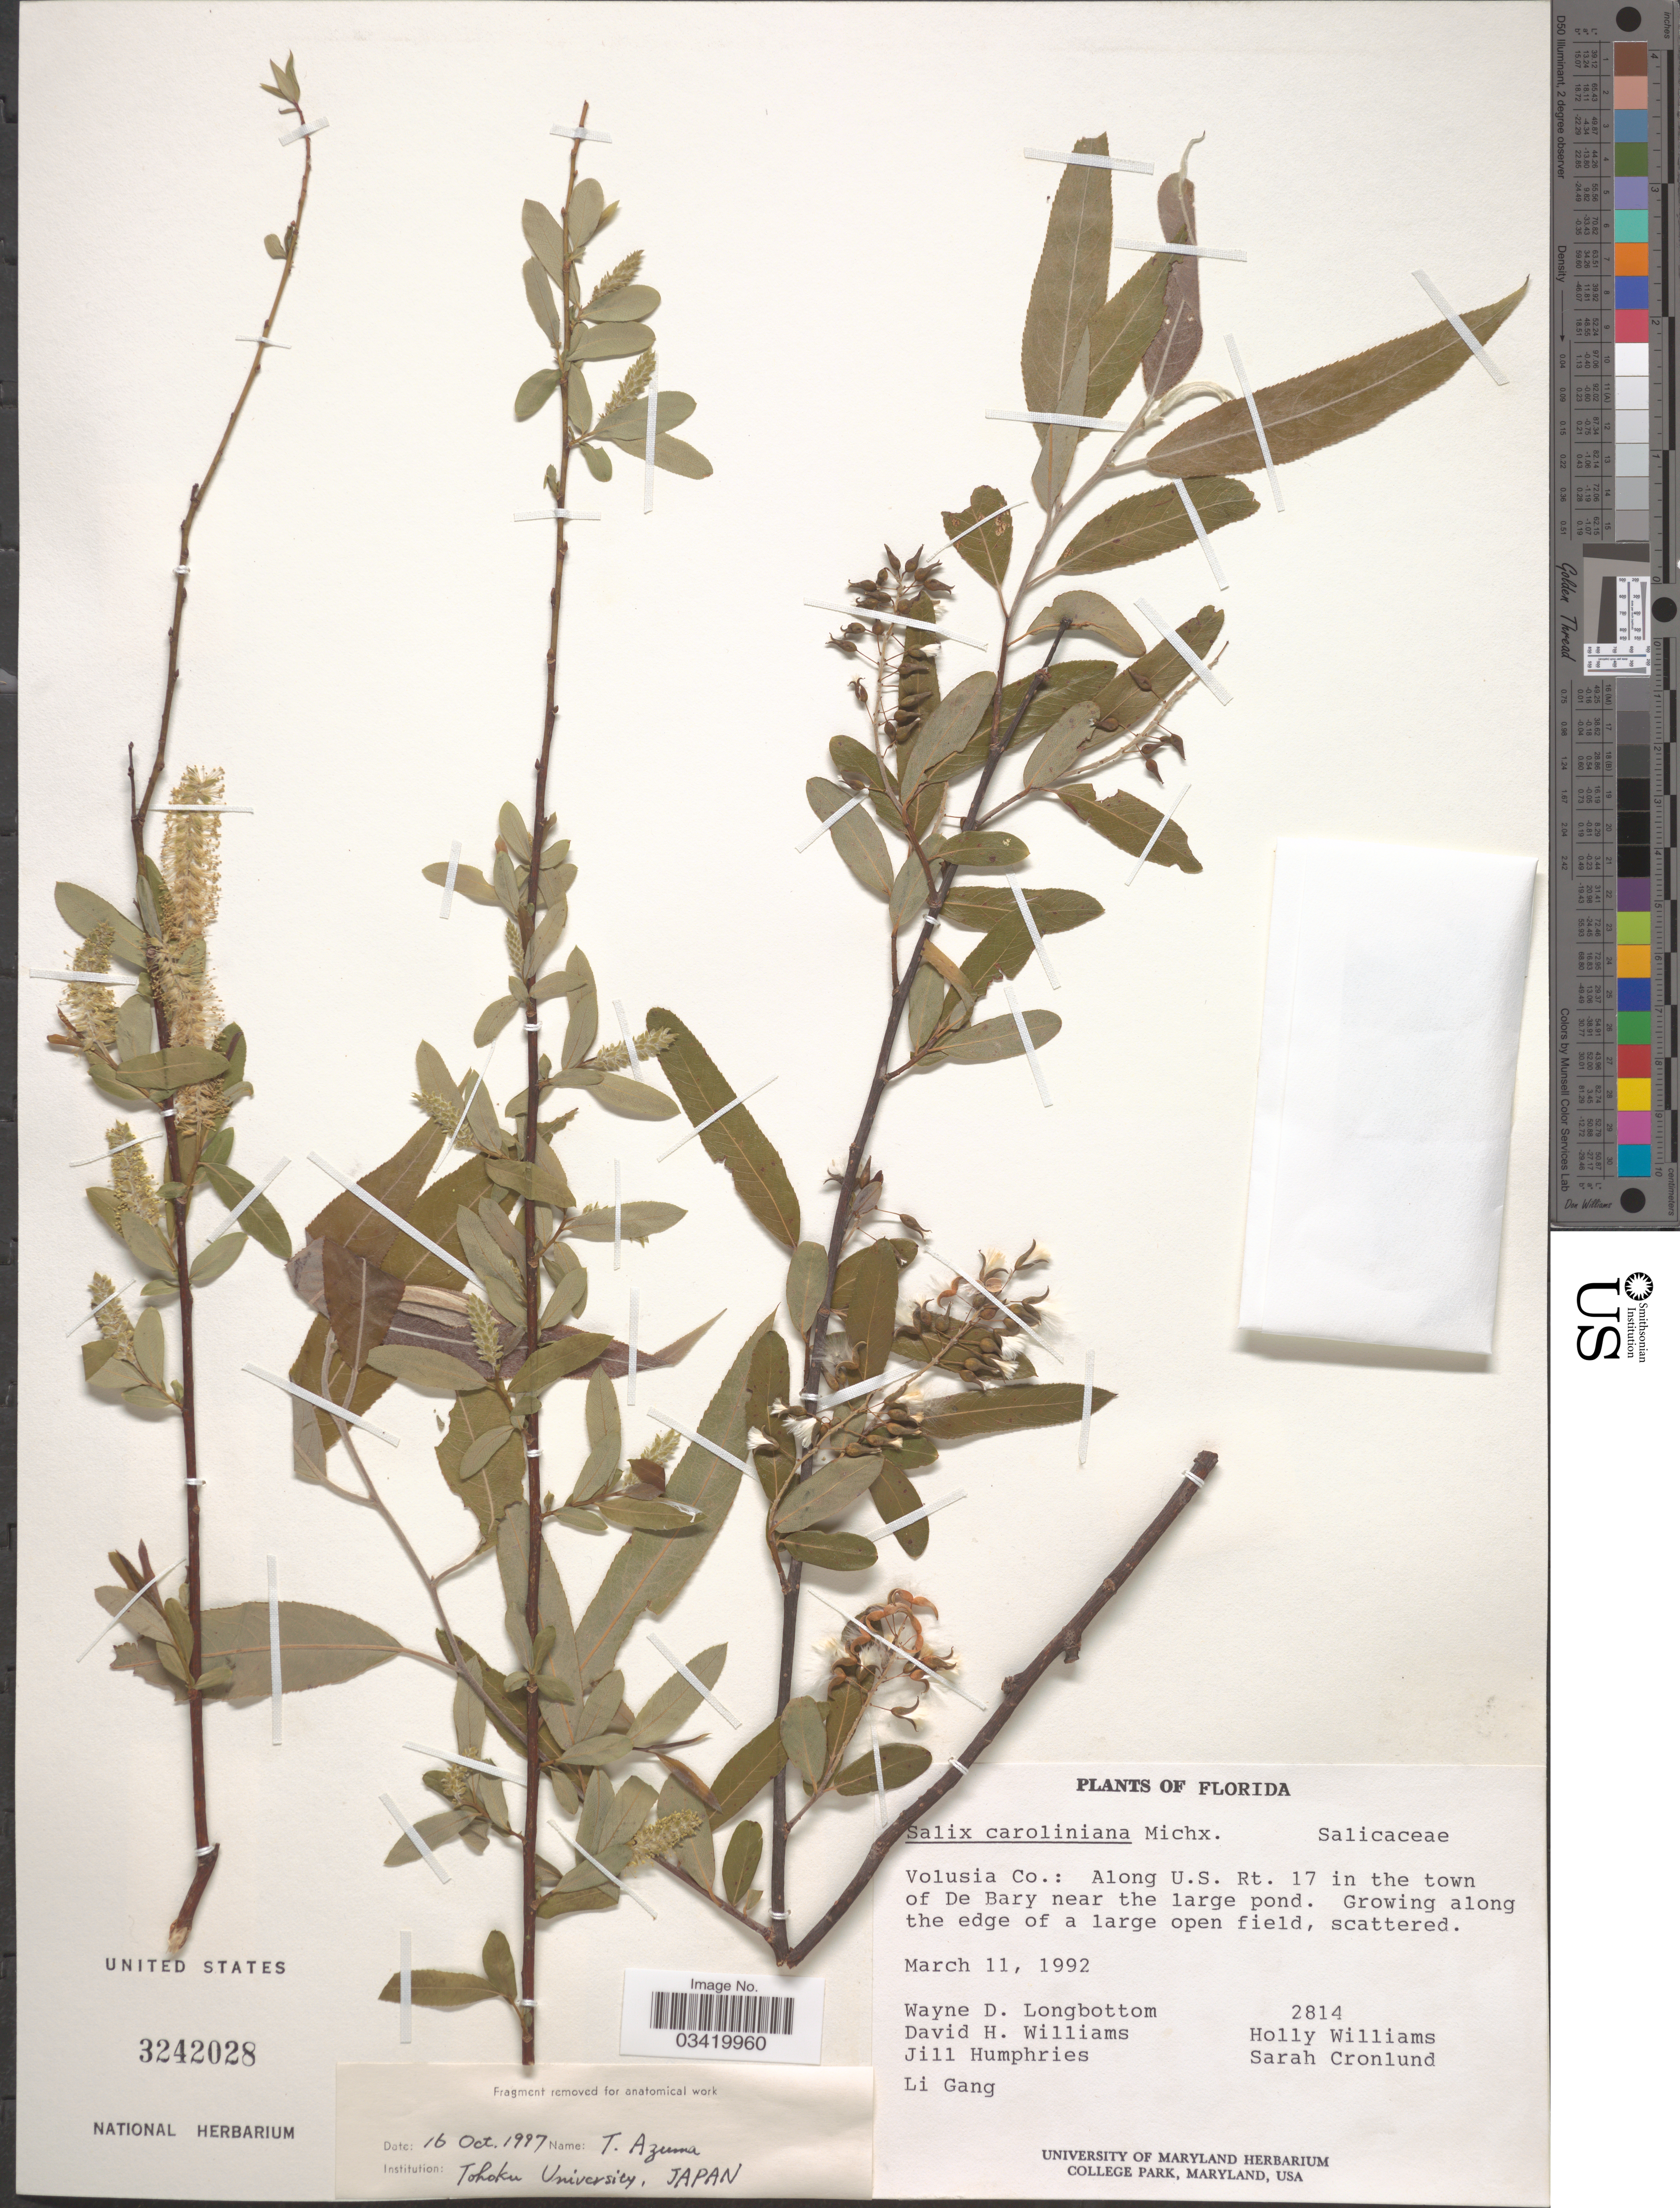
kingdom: Plantae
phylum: Tracheophyta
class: Magnoliopsida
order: Malpighiales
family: Salicaceae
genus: Salix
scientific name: Salix caroliniana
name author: Michx.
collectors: W. D. Longbottom, D. E. Williams, J. Humphries, Li Gang & et al.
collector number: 2814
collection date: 1992-03-11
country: United States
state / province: Florida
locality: Volusia Co.: Along U.S. Rt. 17 in the town of De Bary near the large pond. Growing along the edge of a large open field.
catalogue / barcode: US 3242028